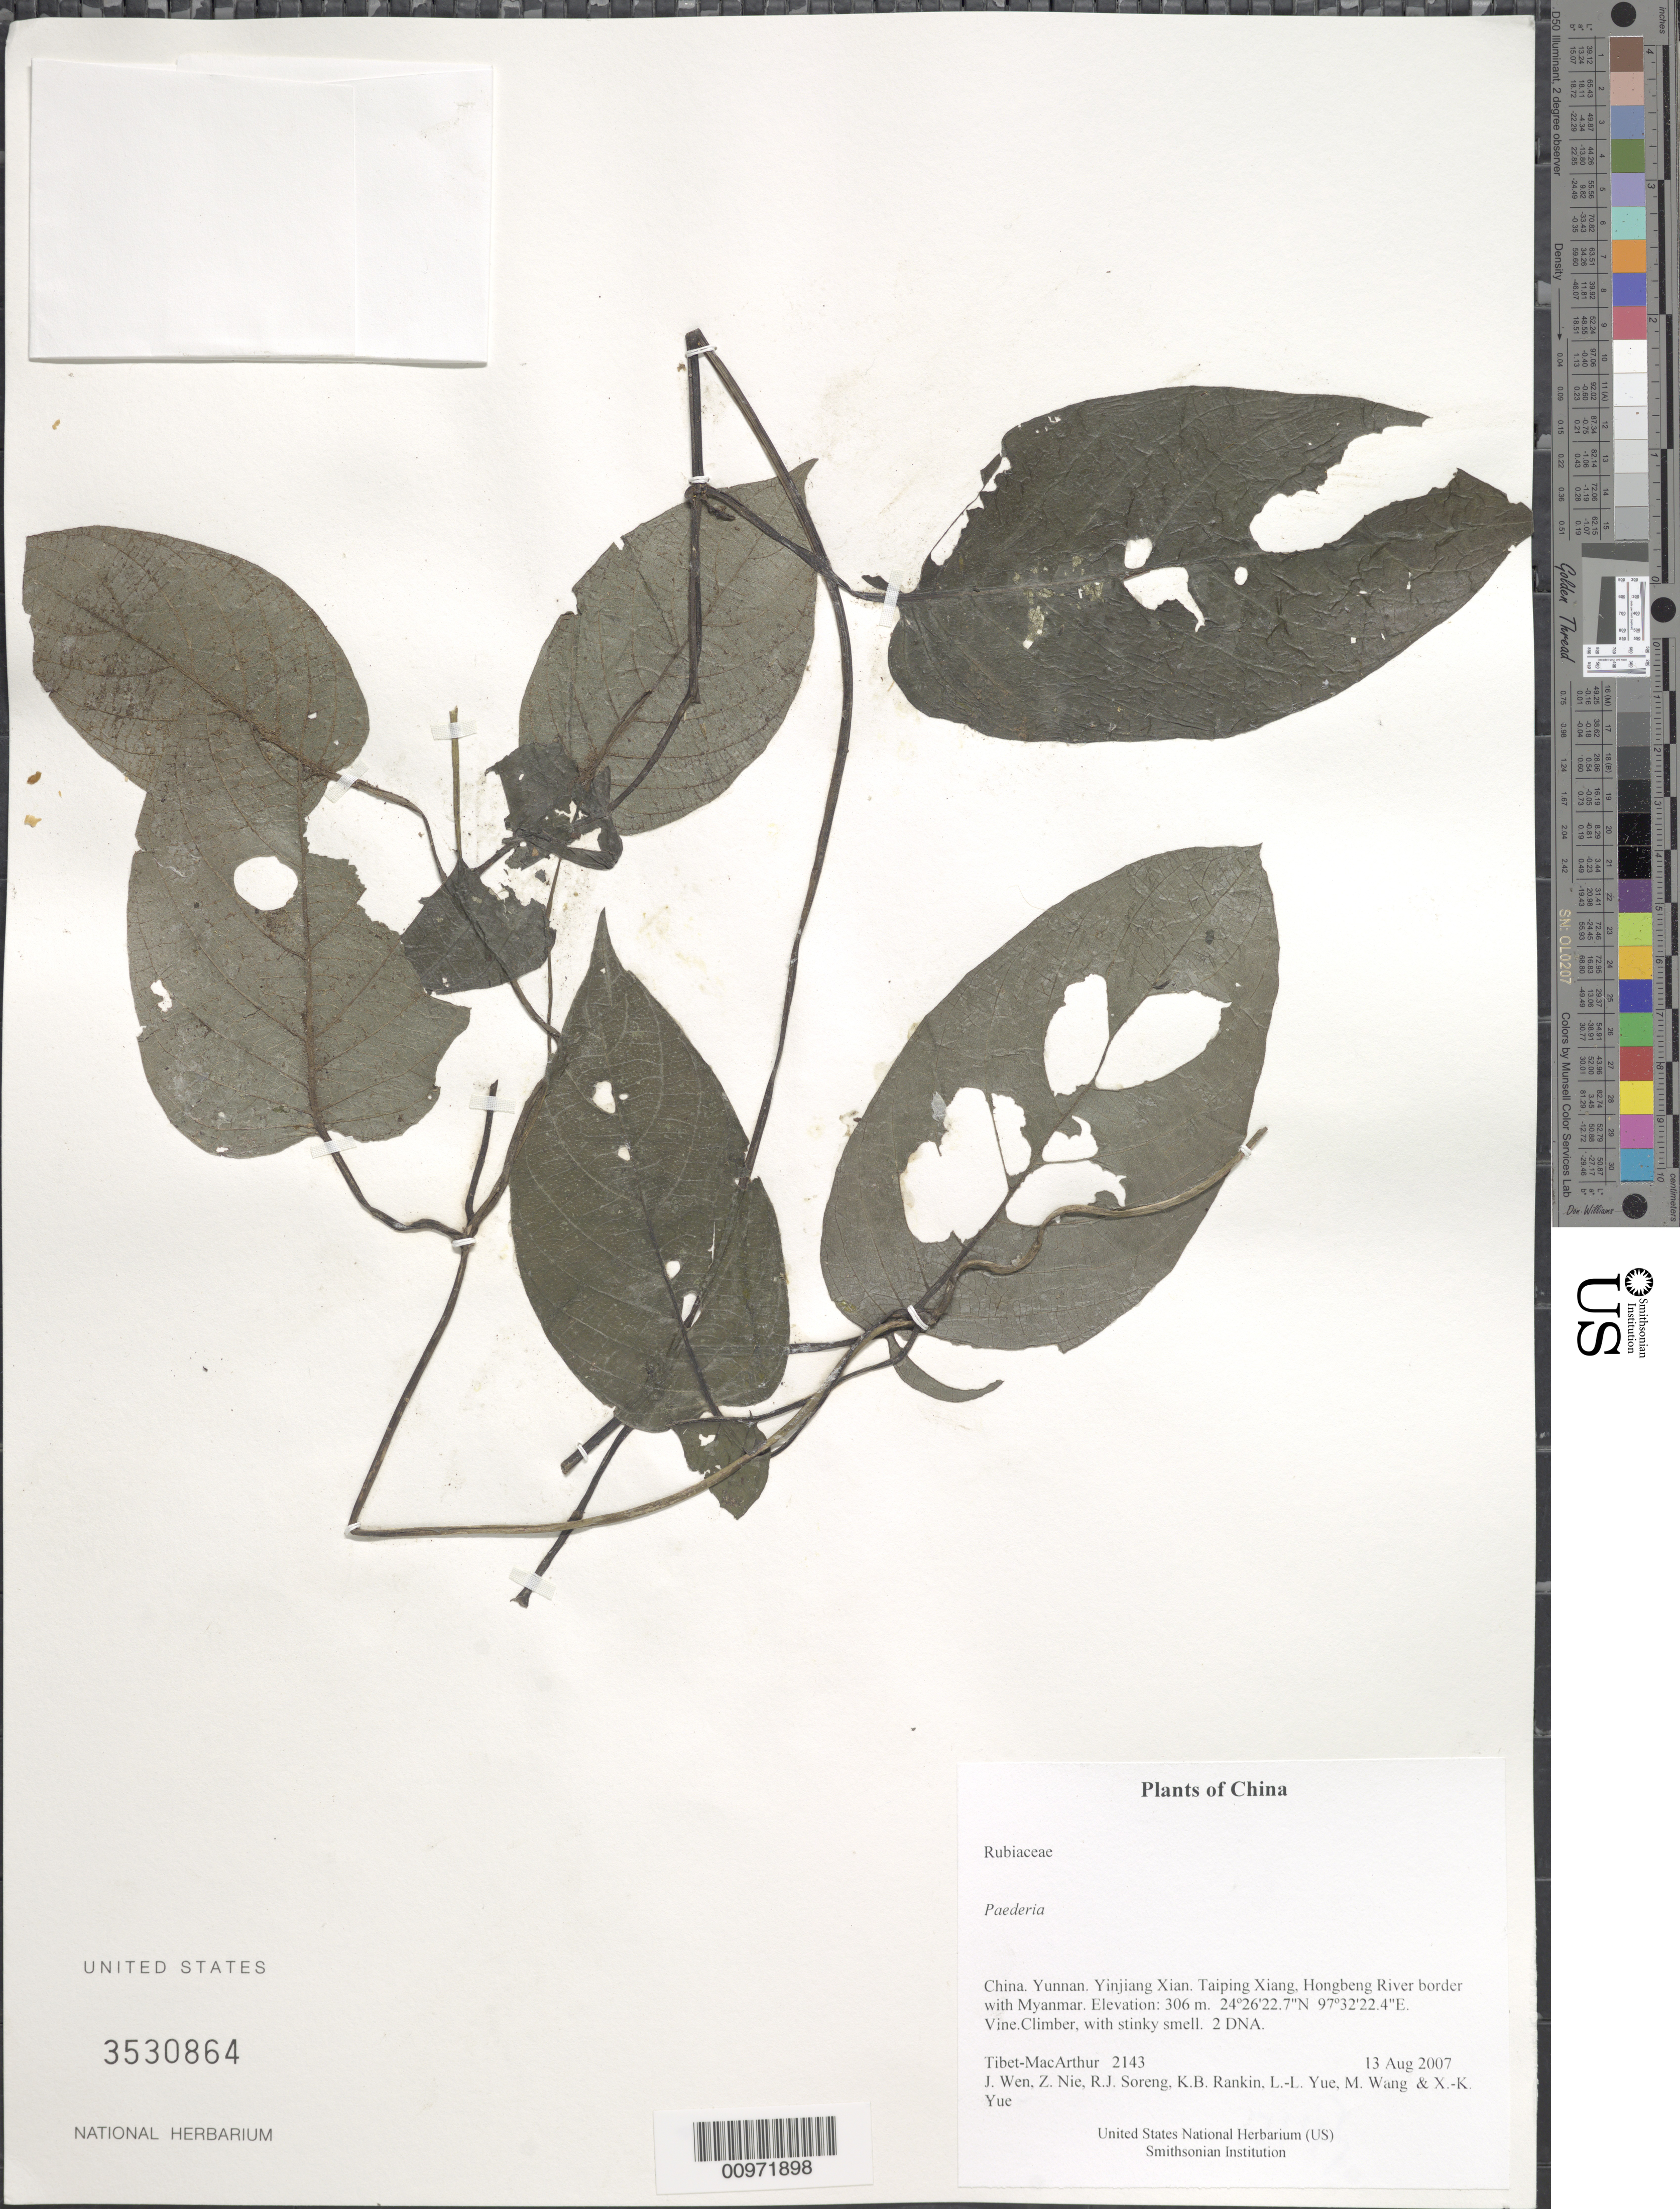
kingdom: Plantae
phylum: Tracheophyta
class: Magnoliopsida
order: Gentianales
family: Rubiaceae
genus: Paederia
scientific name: Paederia sp.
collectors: Tibet-MacArthur, J. Wen, Z. Nie, R. J. Soreng, K. Rankin, L. Yue, M. Wang & X. Yue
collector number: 2143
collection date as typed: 13 Aug 2007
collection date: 2007-08-13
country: China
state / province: Yunnan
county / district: Yinjiang Xian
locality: Taiping Xiang, Hongbeng River border with Myanmar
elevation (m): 306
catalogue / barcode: US 3530864